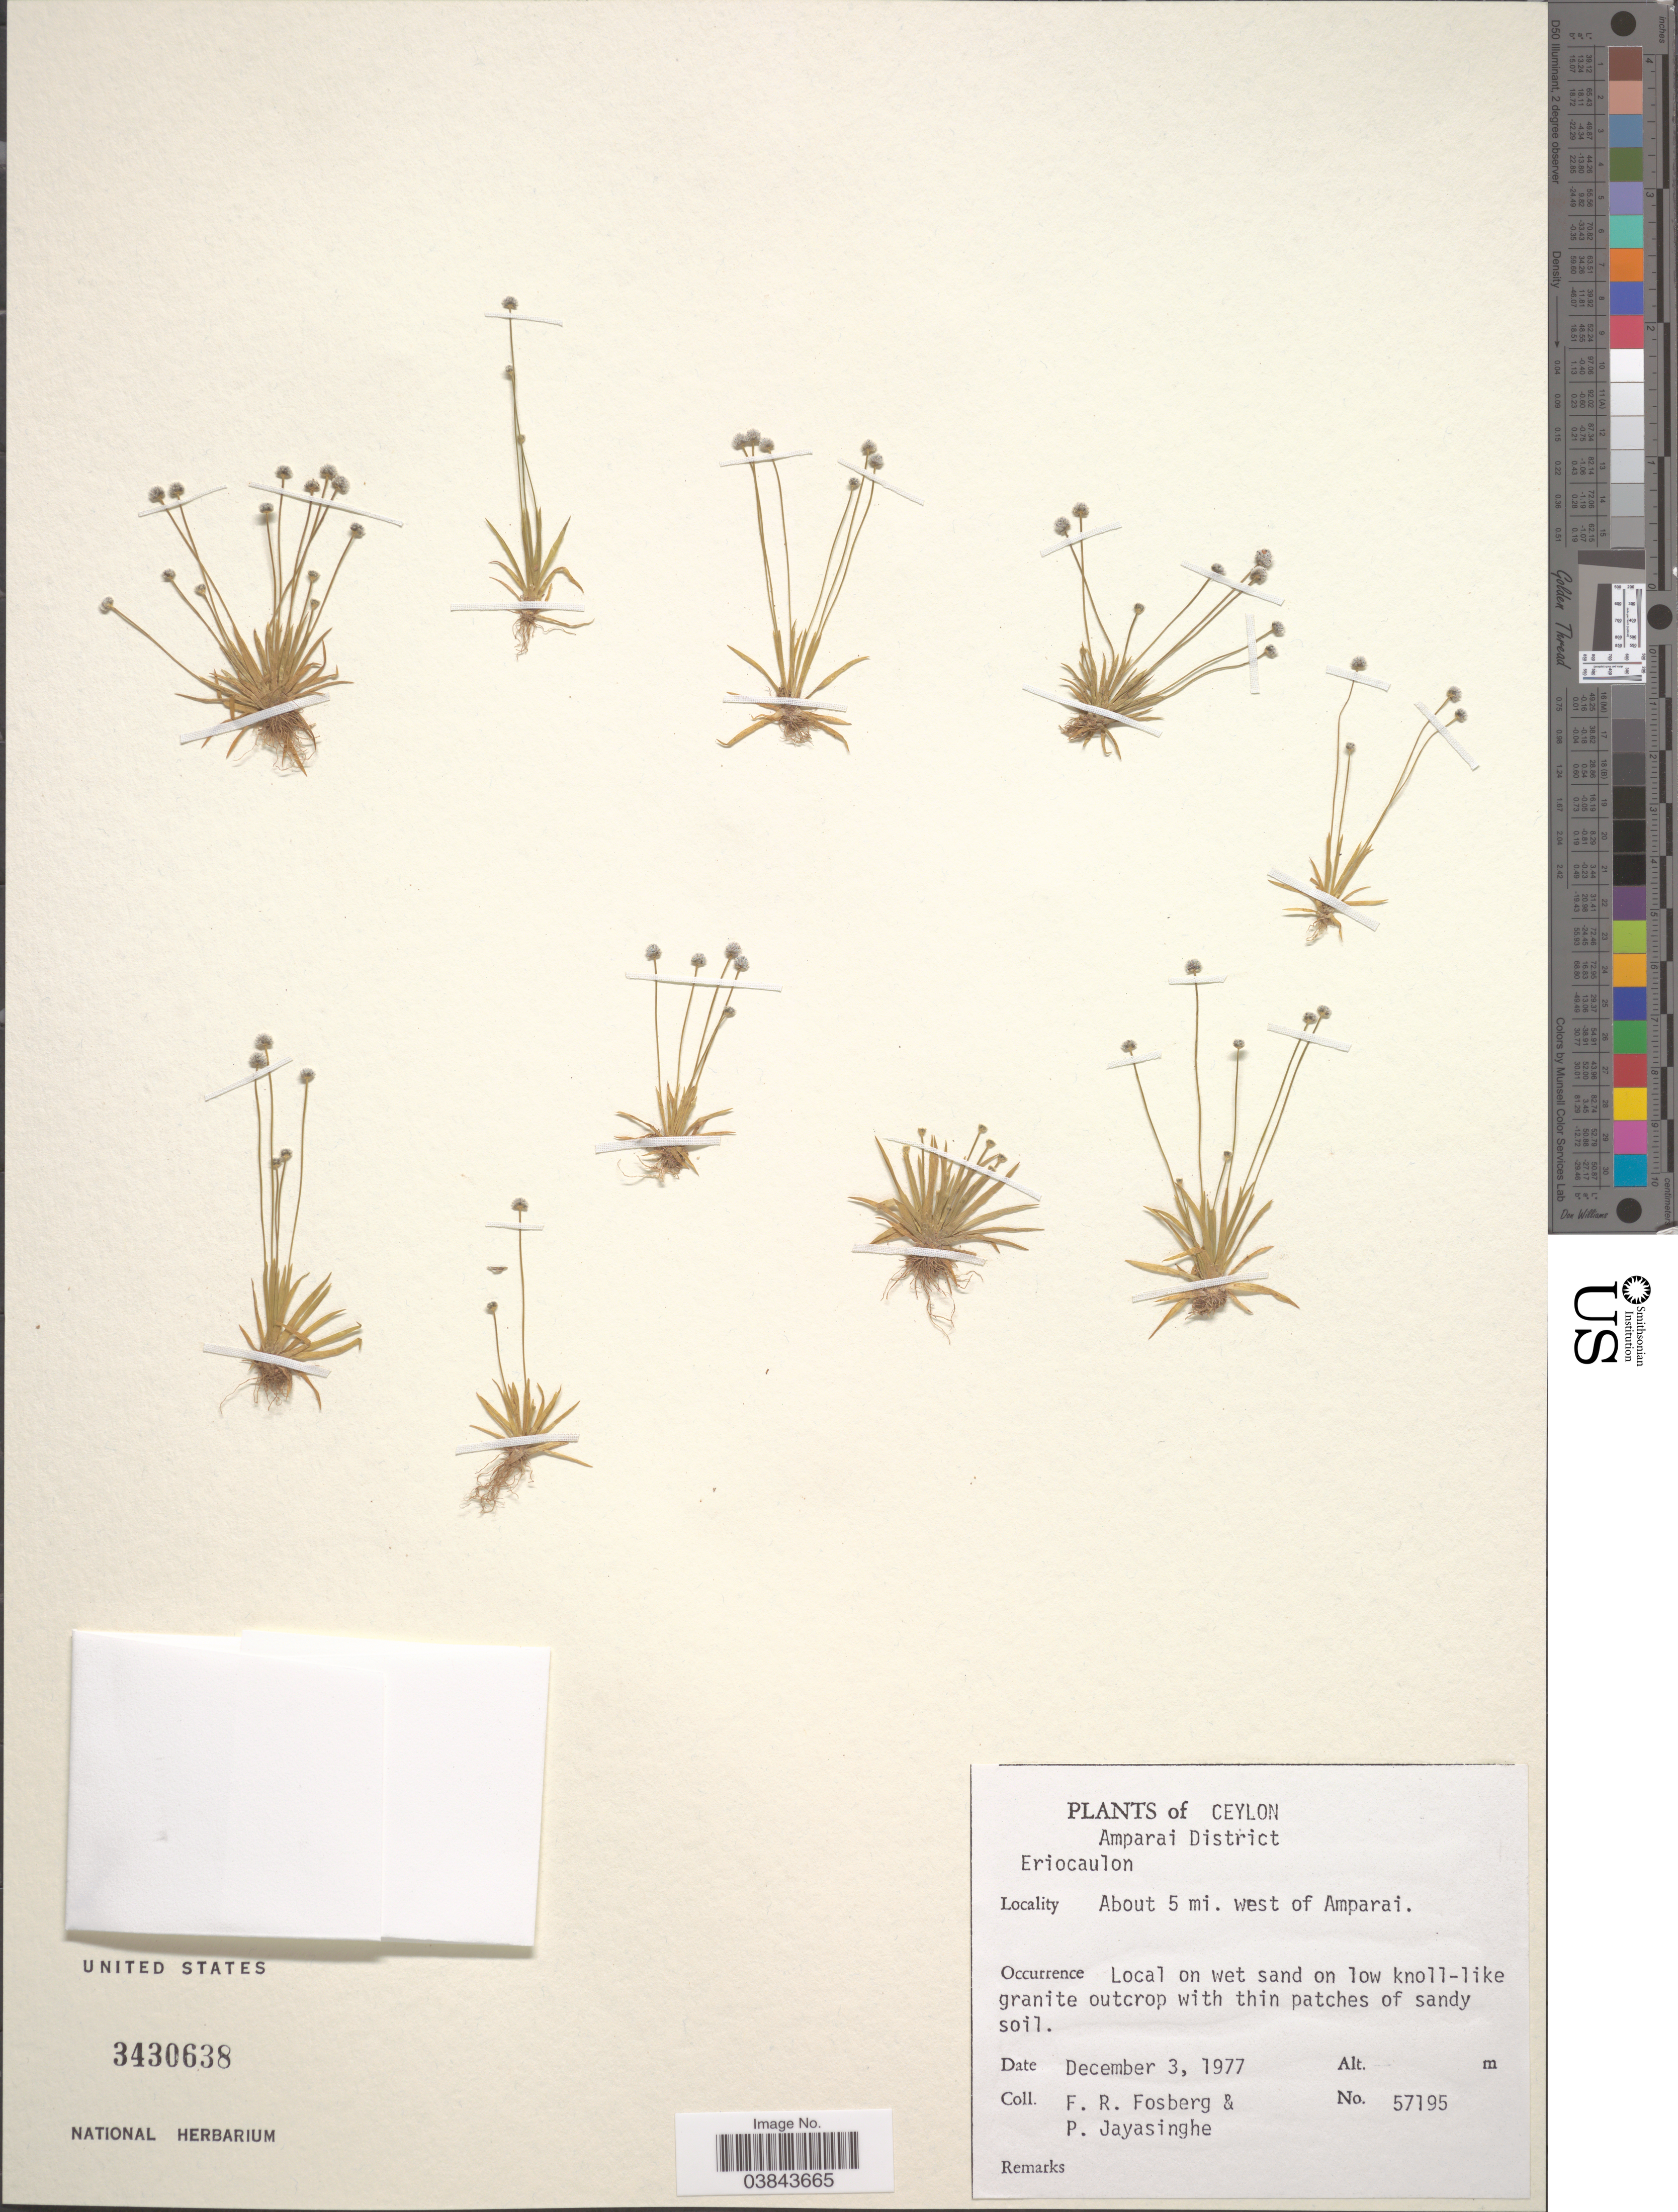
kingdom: Plantae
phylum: Tracheophyta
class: Liliopsida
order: Poales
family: Eriocaulaceae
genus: Eriocaulon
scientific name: Eriocaulon sp.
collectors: F. R. Fosberg & P. Jayasinghe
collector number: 57195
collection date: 1977-12-03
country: Sri Lanka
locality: Ceylon. Amparai District. About 5 mi. west of Amparai.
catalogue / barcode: US 3430638